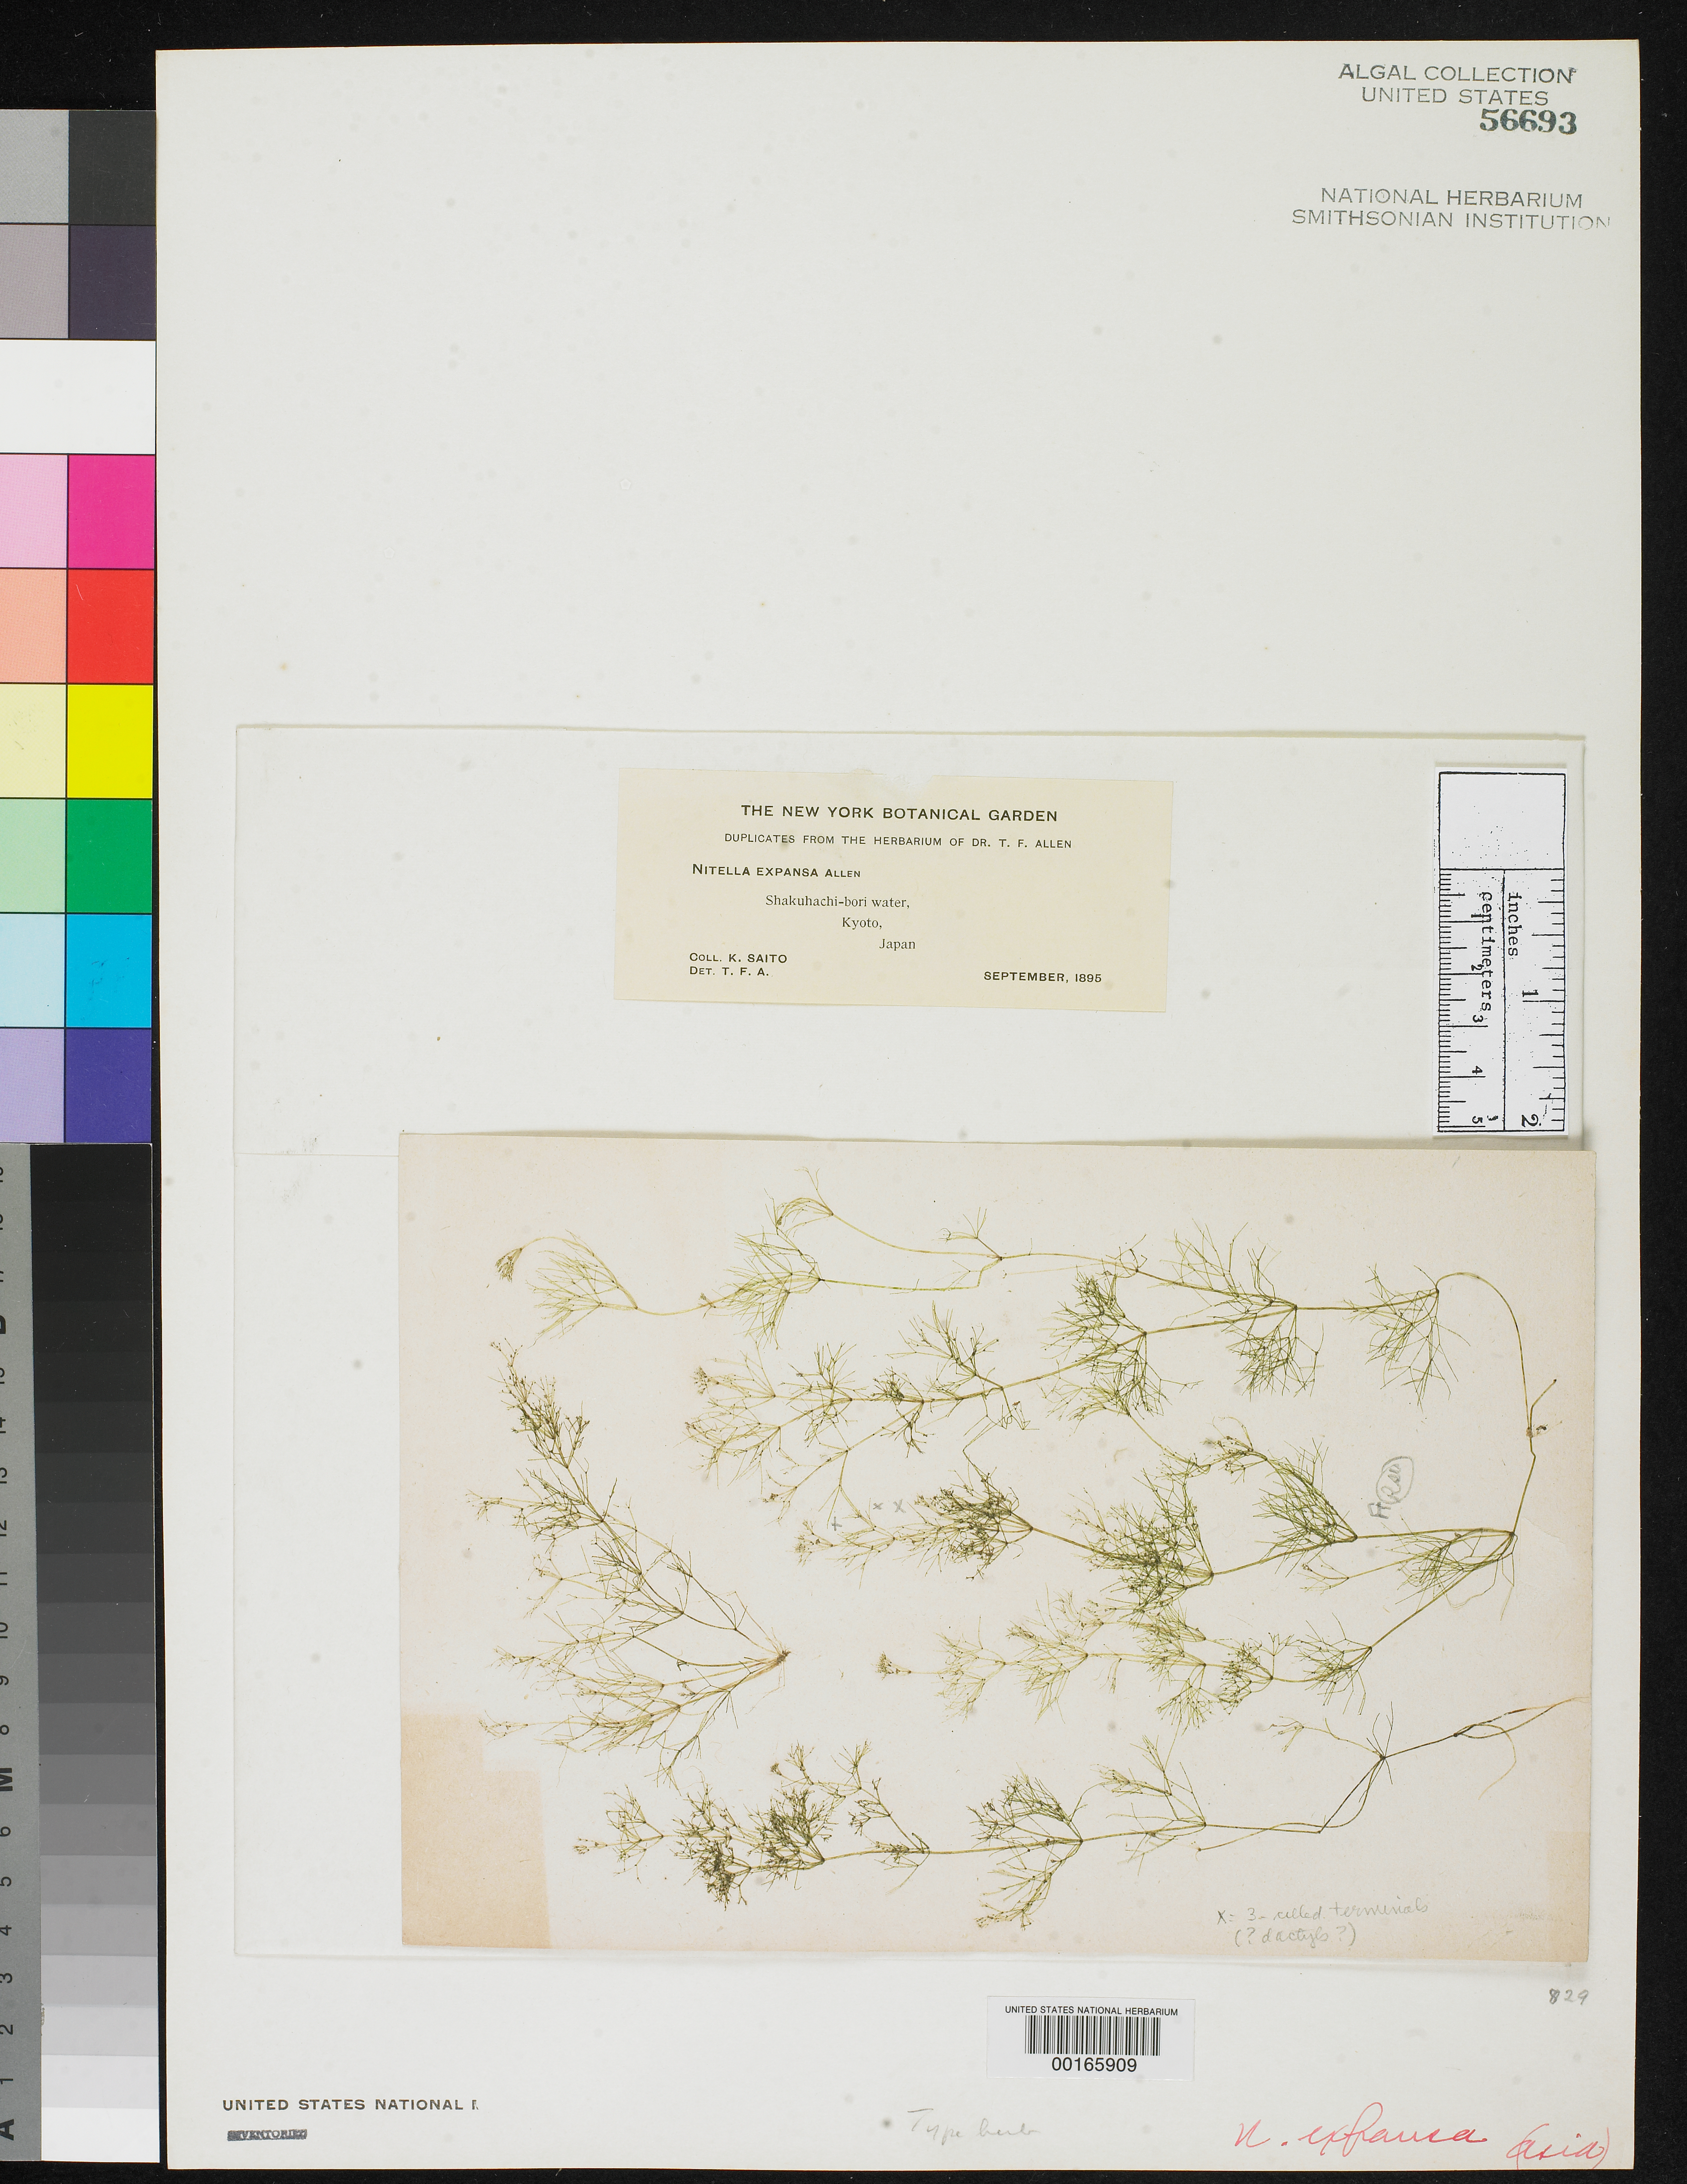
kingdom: Plantae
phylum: Charophyta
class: Charophyceae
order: Charales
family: Characeae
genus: Nitella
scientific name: Nitella expansa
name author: Allen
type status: Isotype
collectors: K. Saito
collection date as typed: Sep 1895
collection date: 1895-09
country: Japan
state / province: Kyoto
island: Honshu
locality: Kyoto.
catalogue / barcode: US 56693